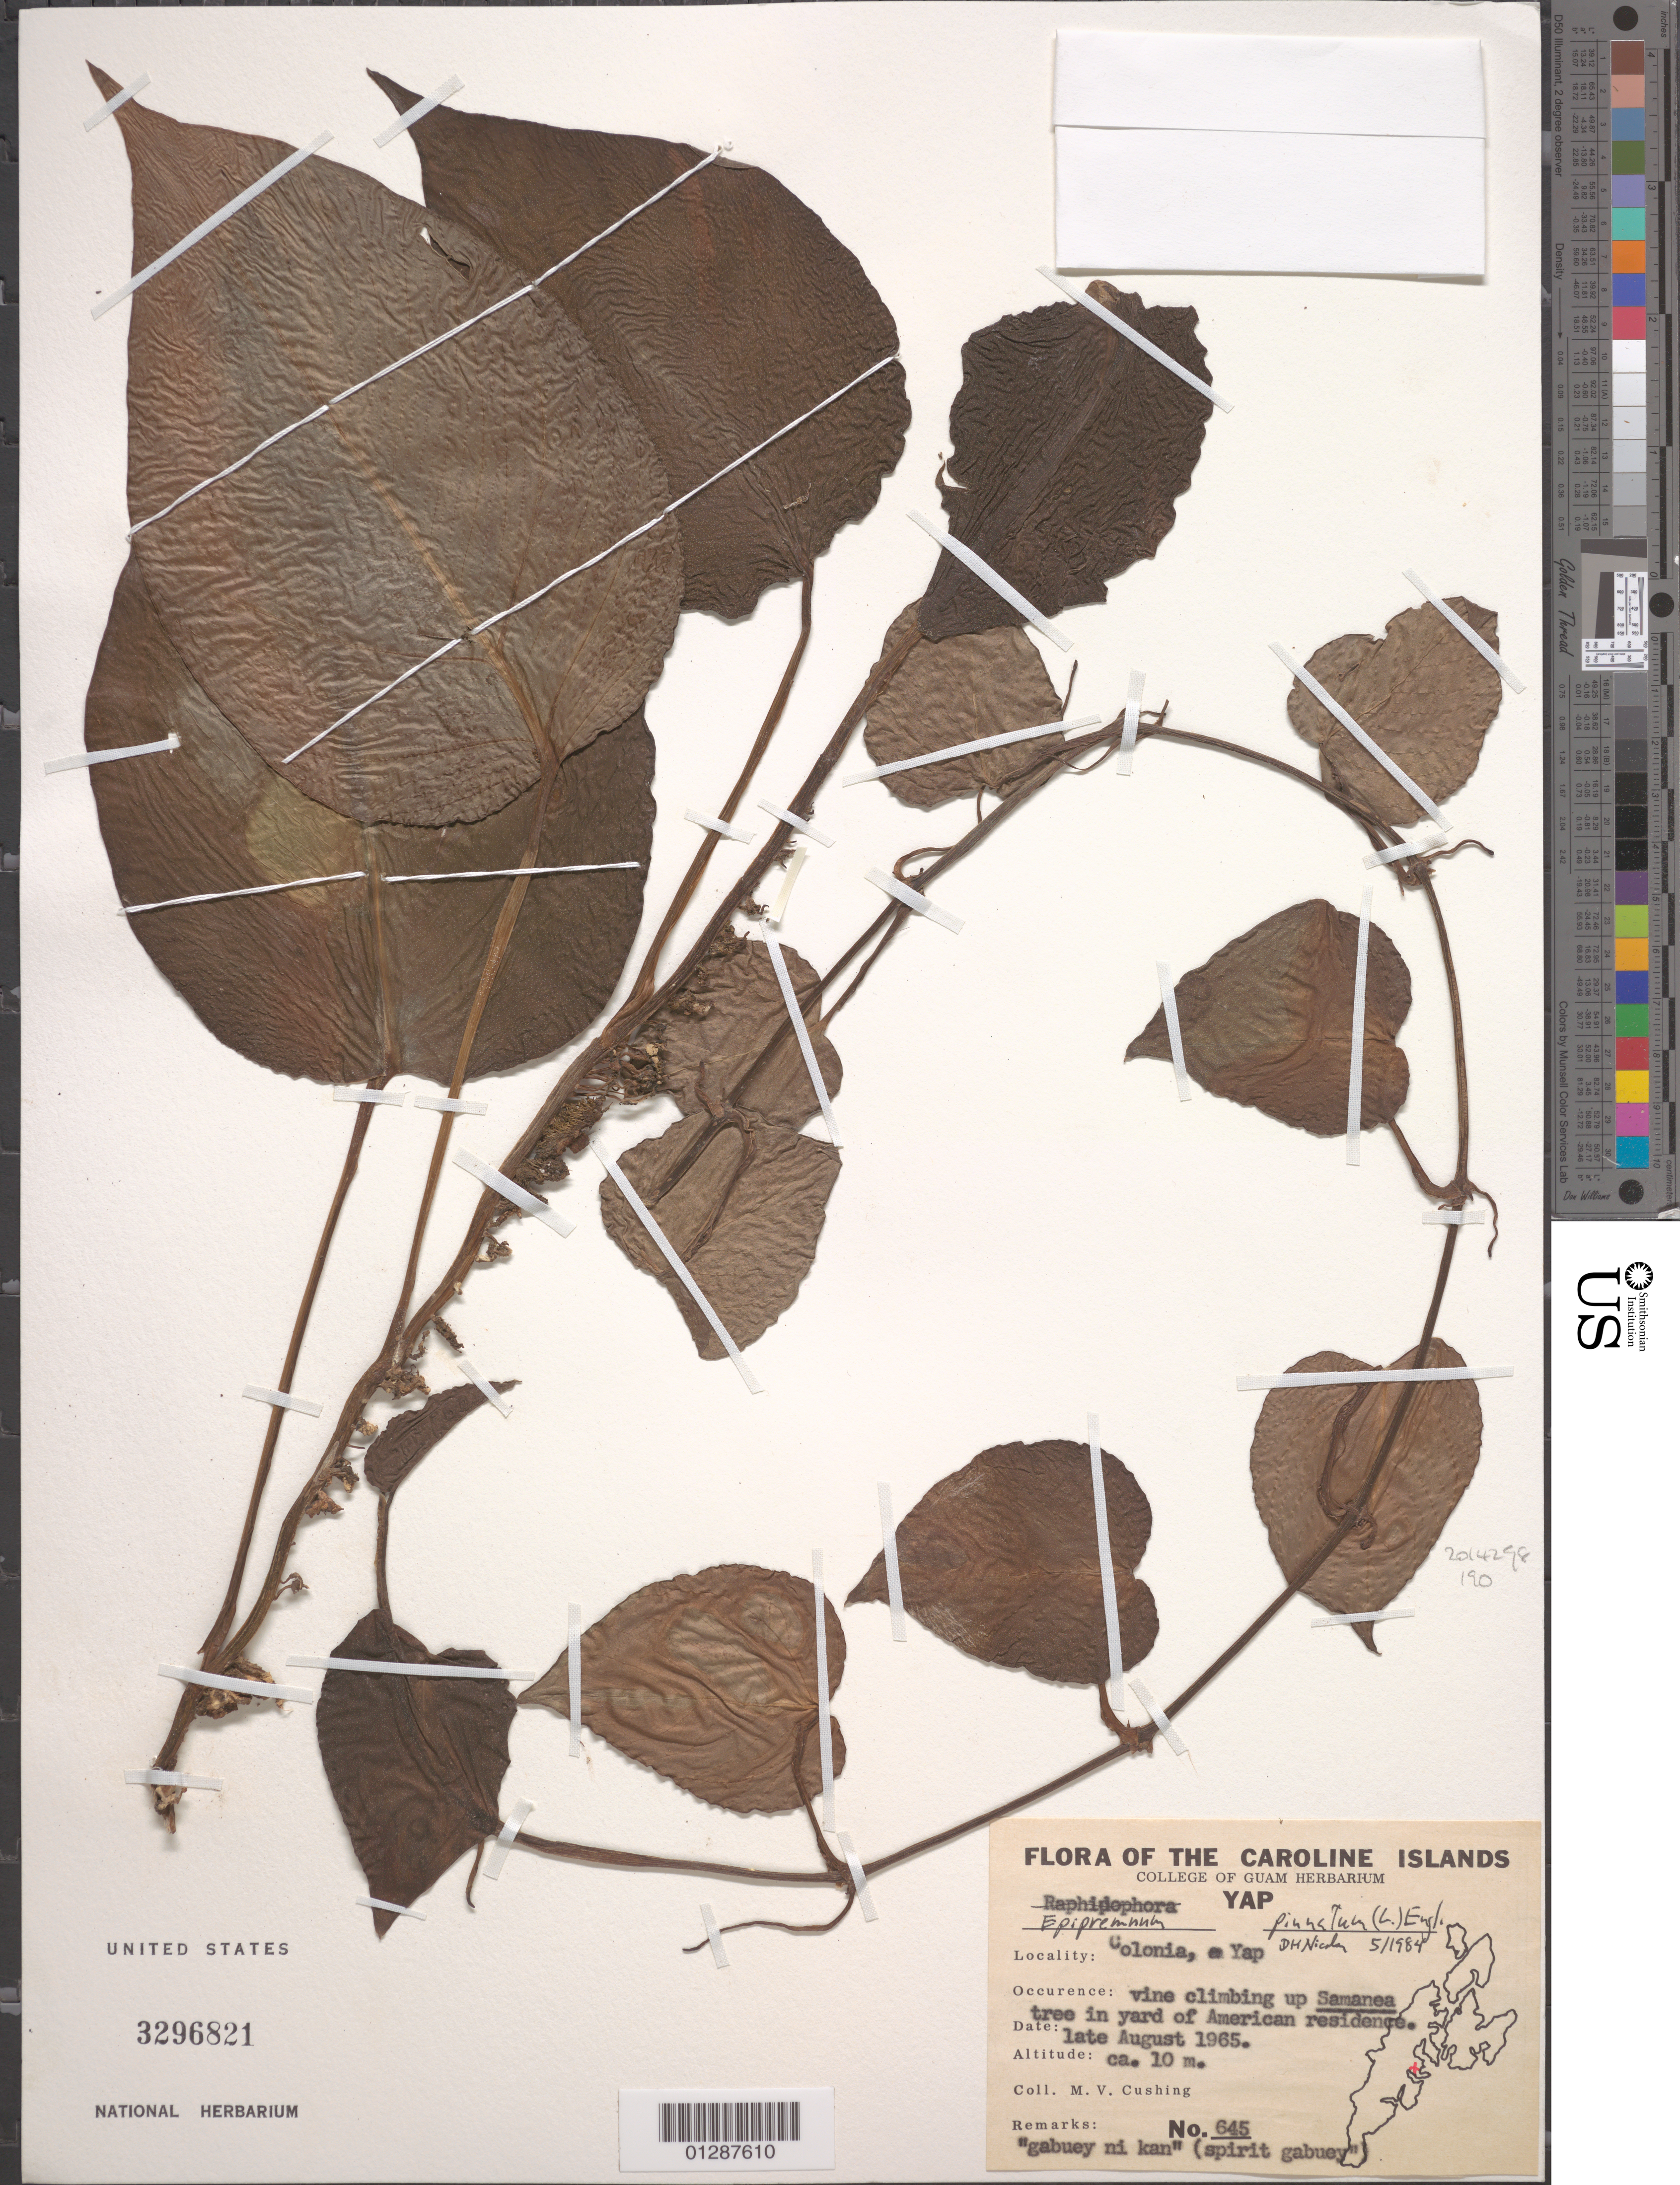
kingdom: Plantae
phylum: Tracheophyta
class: Liliopsida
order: Alismatales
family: Araceae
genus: Epipremnum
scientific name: Epipremnum pinnatum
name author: (L.) Engl.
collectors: M. V. Cushing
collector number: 645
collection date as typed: late August 1965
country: Micronesia, Federated States of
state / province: Yap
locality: Caroline Islands. Colonia. In yard of American residence.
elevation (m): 10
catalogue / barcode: US 3296821